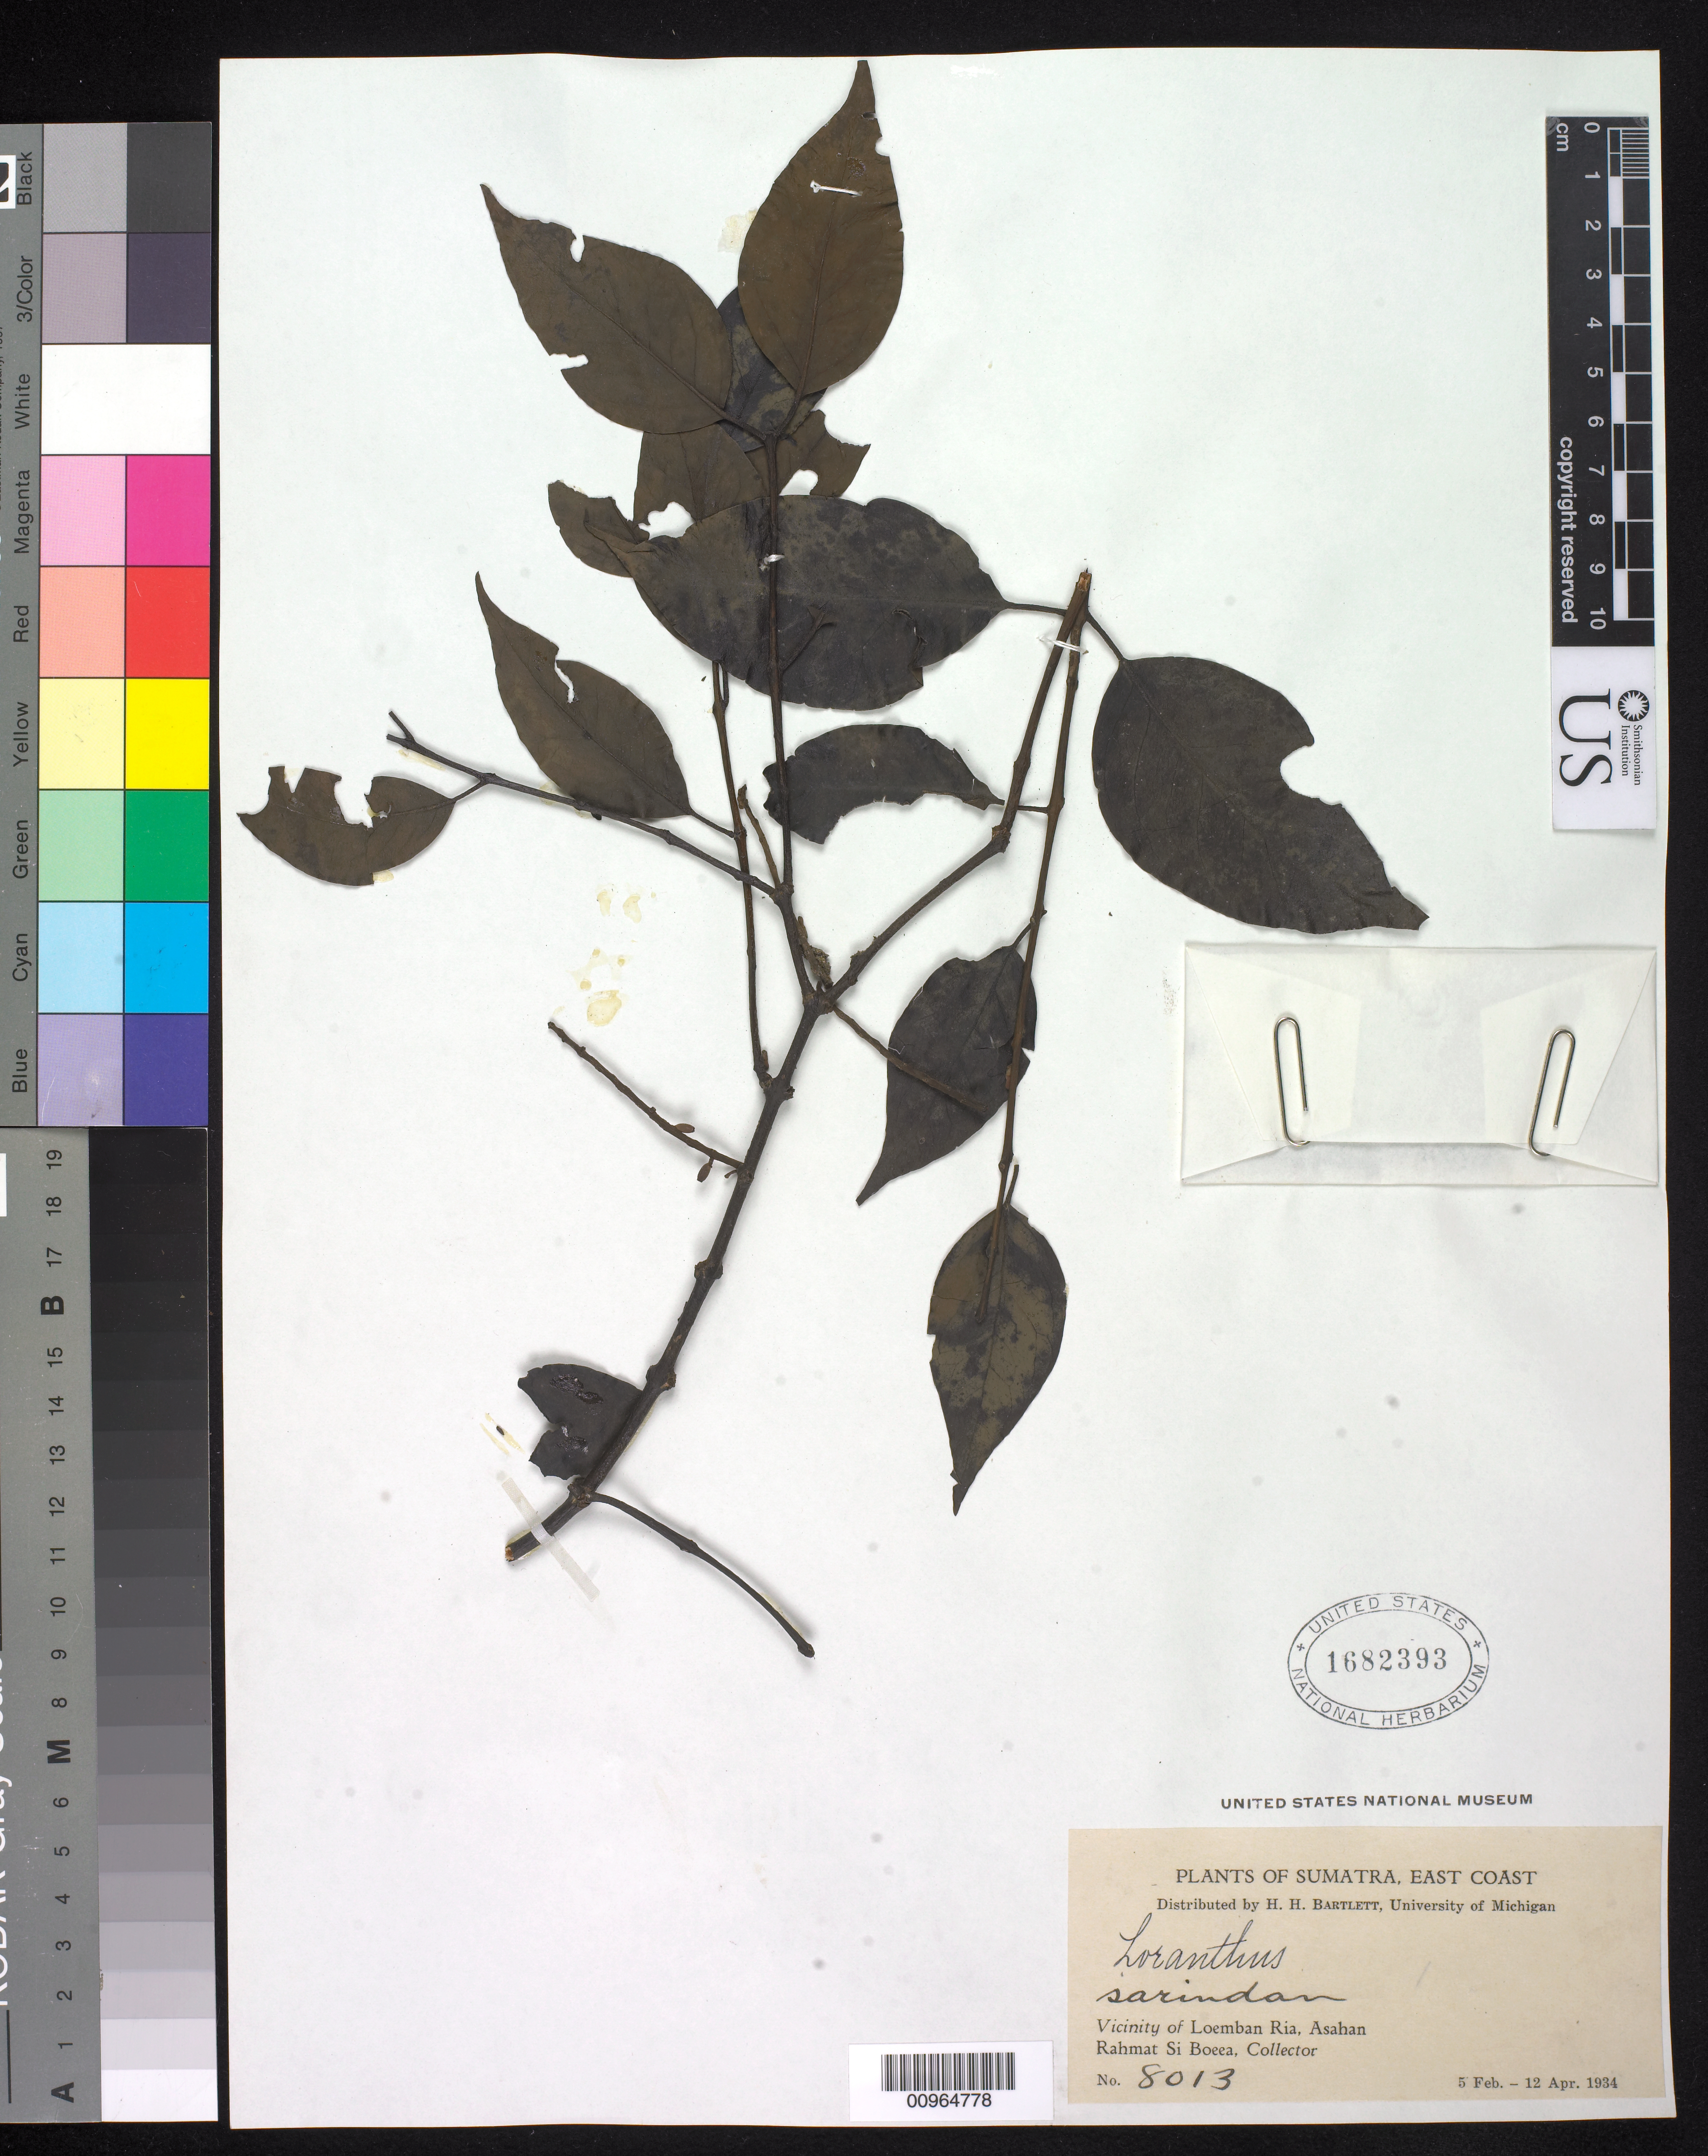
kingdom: Plantae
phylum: Tracheophyta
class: Magnoliopsida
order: Santalales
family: Loranthaceae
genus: Loranthus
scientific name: Loranthus sp.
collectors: Rahmat Si Boeea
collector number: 8013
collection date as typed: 05 Feb 1934 to 12 Apr 1934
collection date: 1934-02-05/1934-04-12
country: Indonesia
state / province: Sumatra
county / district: North Sumatra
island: Sumatra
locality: Vicinity of Loemban Ria, Asahan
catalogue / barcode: US 1682393